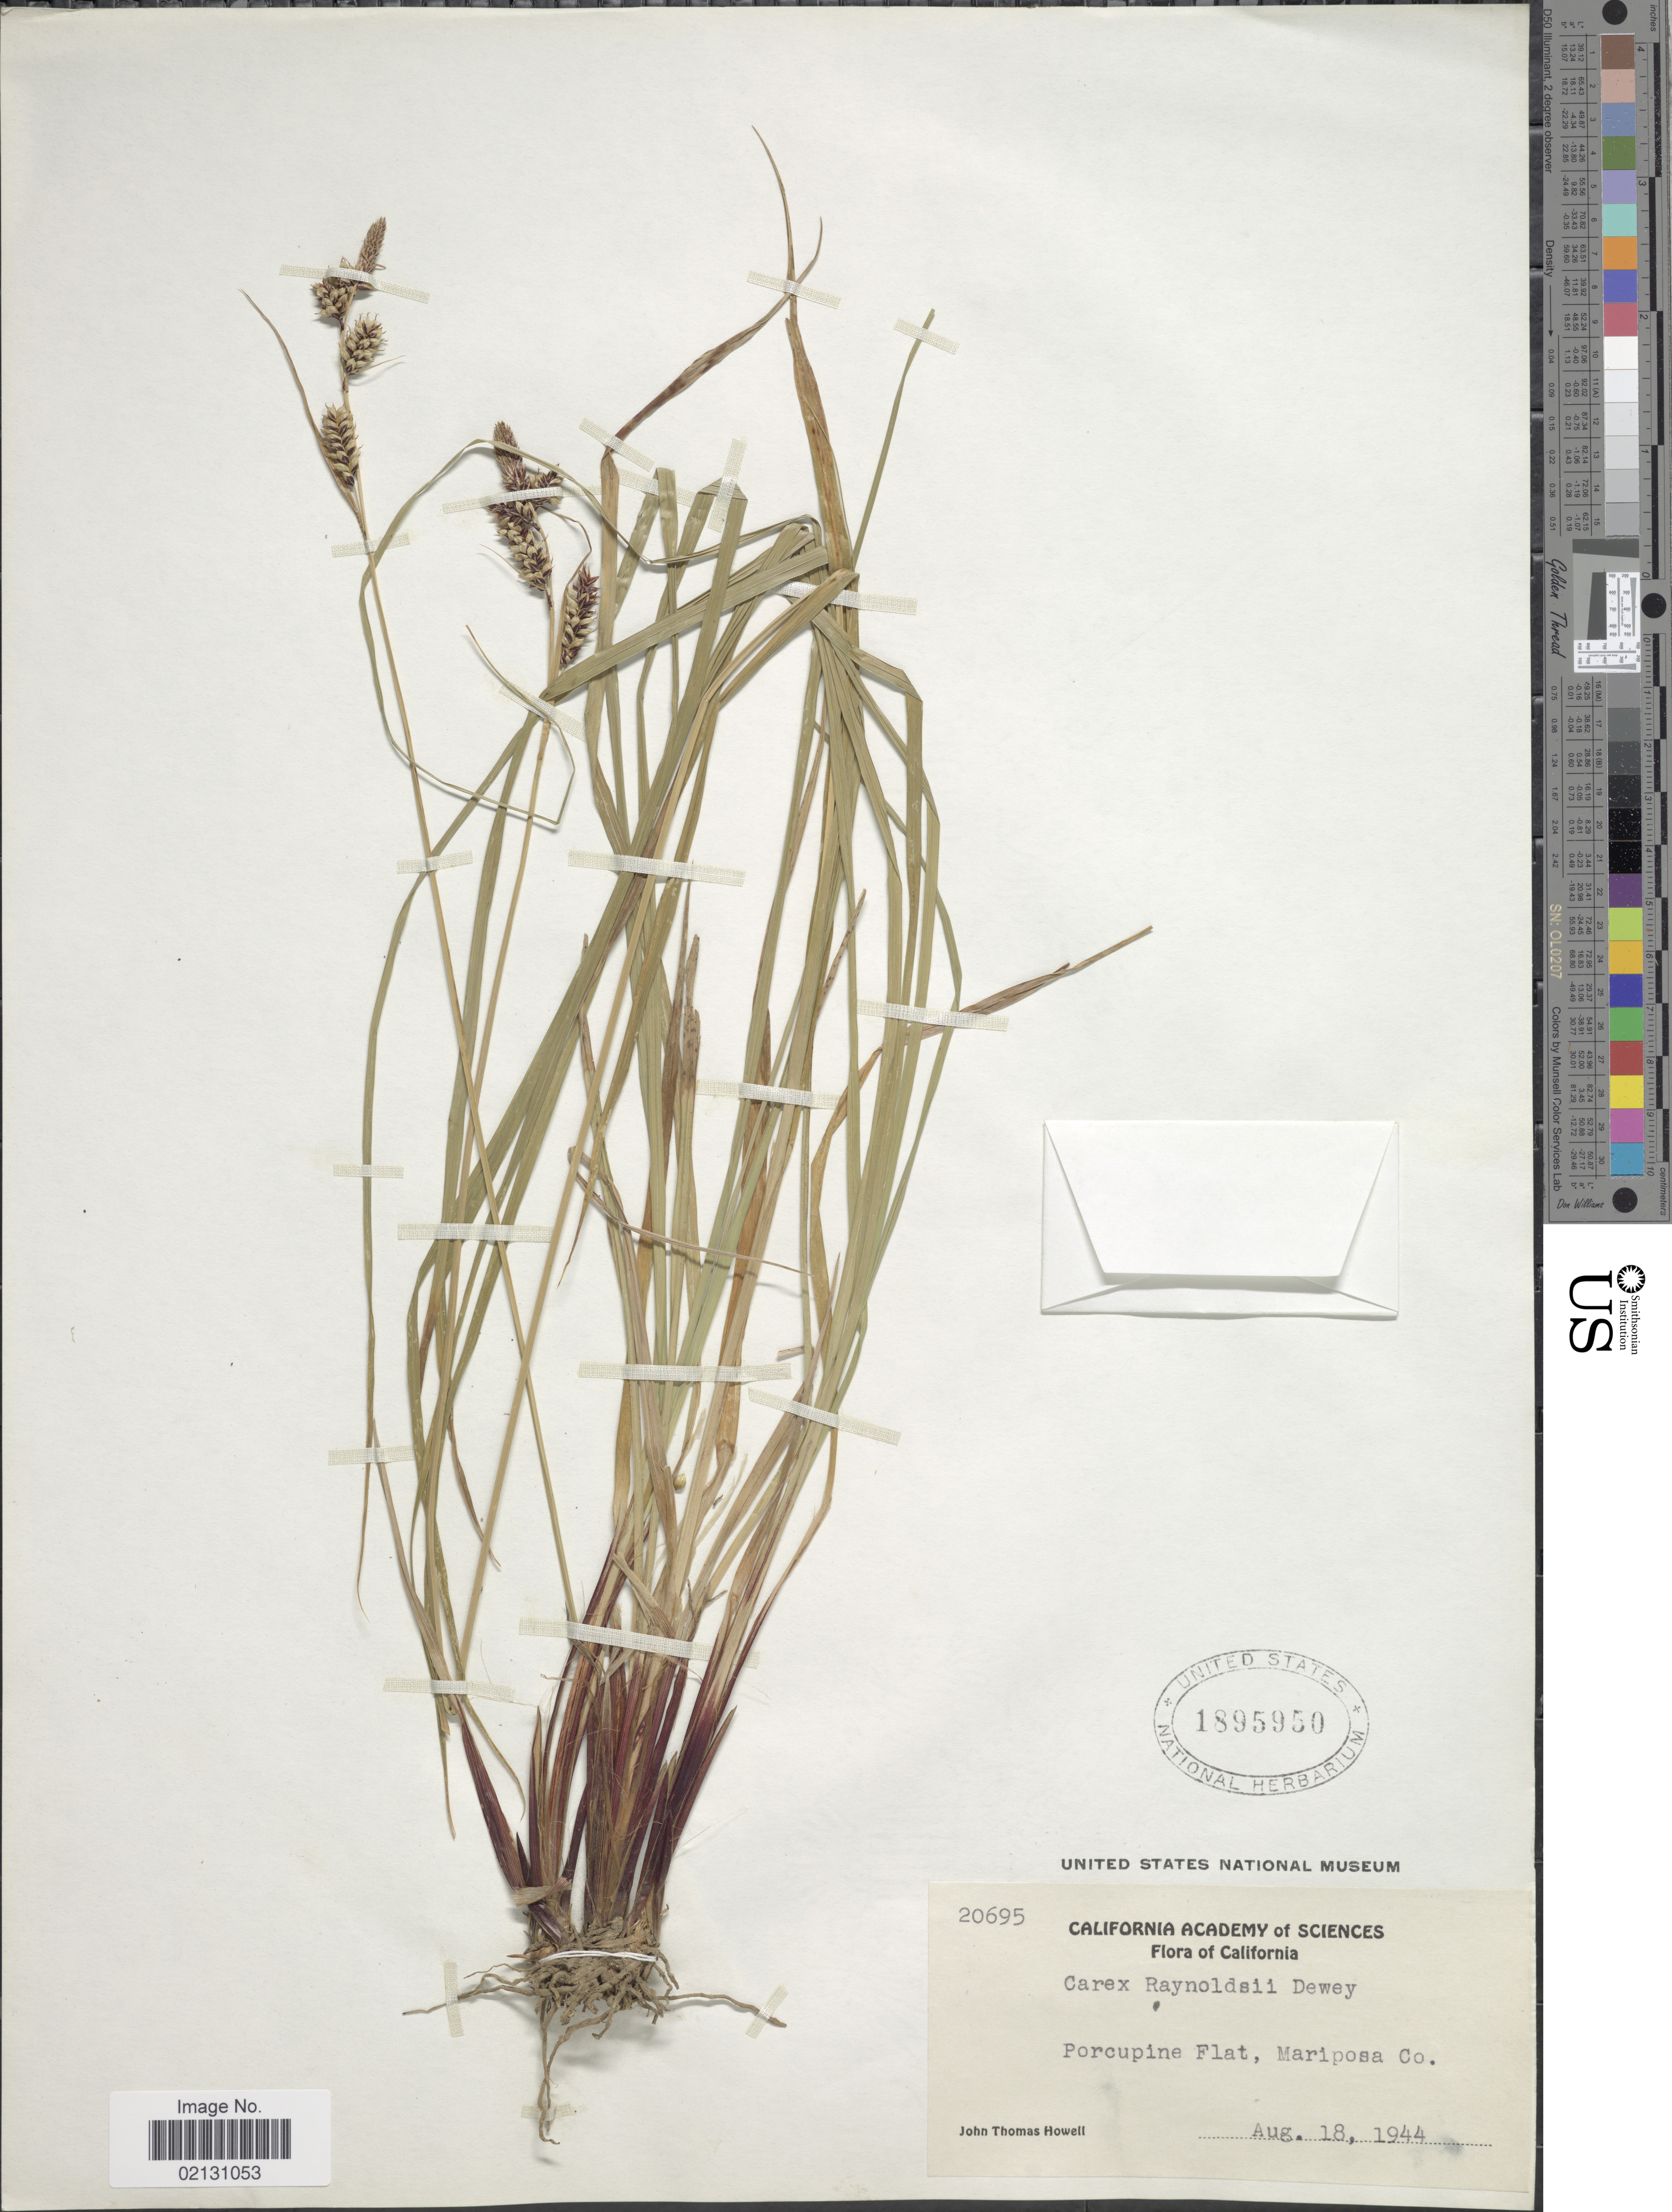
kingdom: Plantae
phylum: Tracheophyta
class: Liliopsida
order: Poales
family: Cyperaceae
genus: Carex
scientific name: Carex raynoldsii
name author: Dewey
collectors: J. T. Howell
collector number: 20695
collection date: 1944-08-18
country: United States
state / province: California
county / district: Mariposa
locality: Porcupine Flat, Mariposa Co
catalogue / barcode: US 1895950